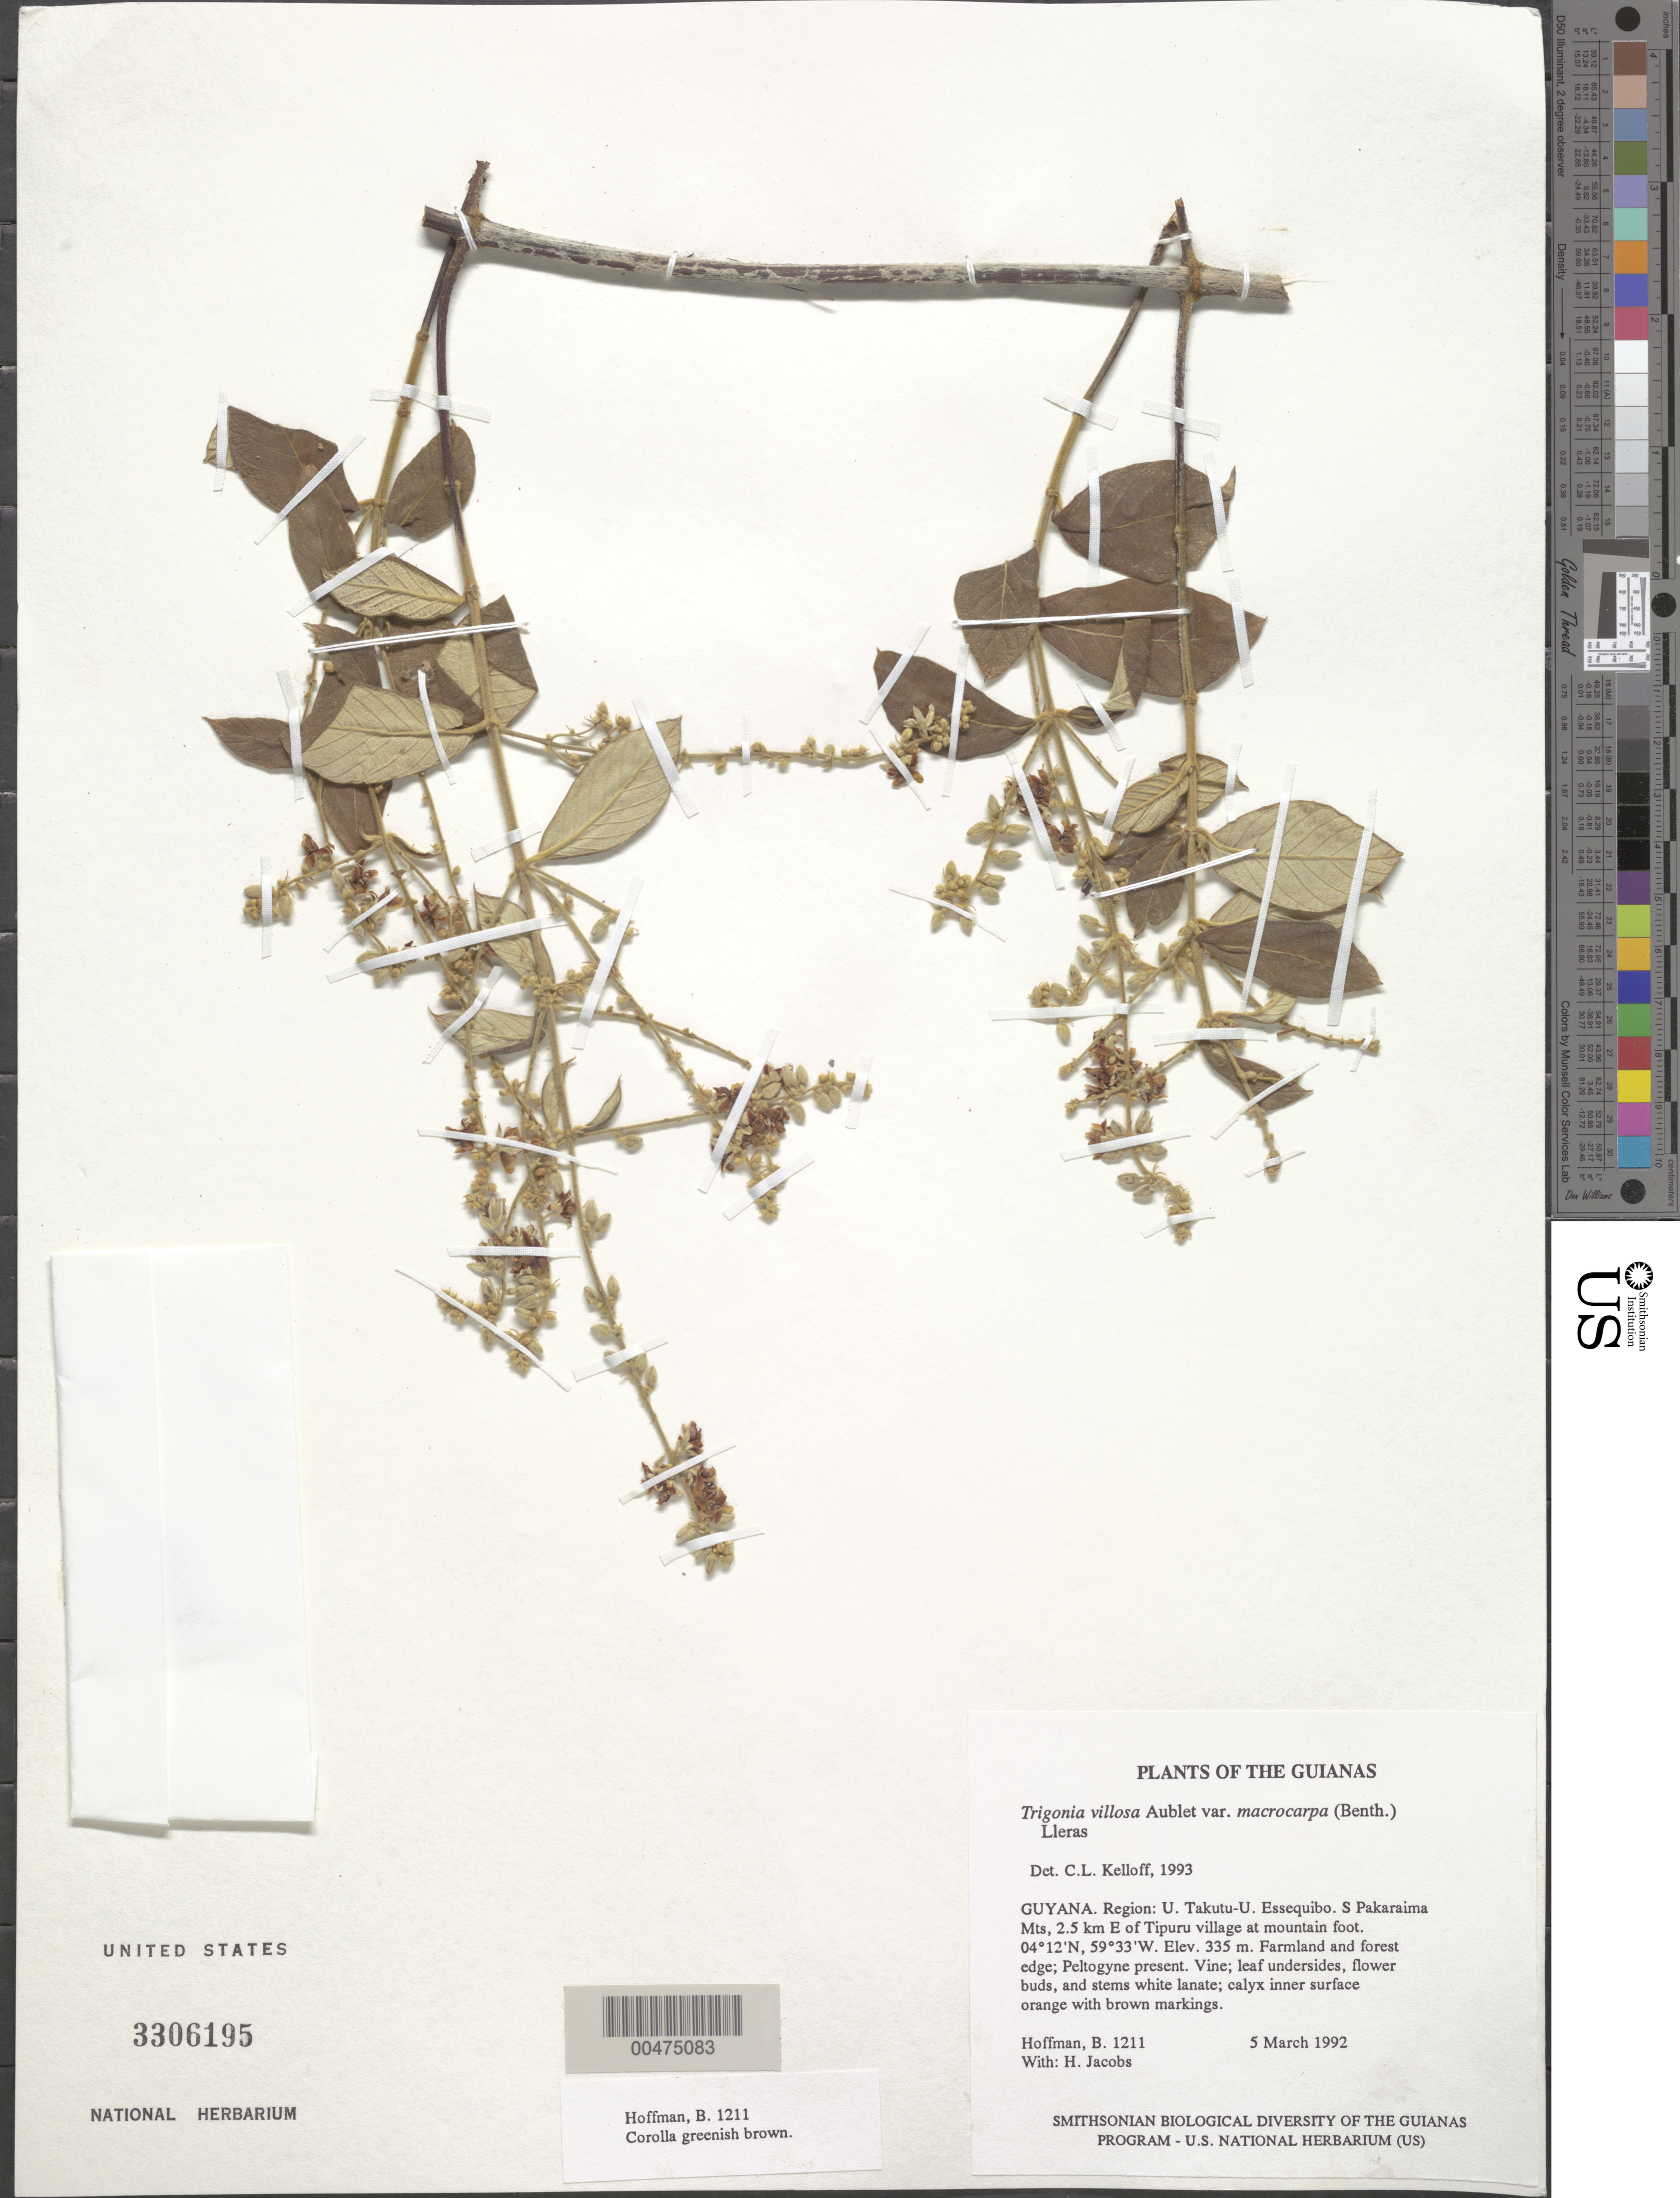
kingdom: Plantae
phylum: Tracheophyta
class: Magnoliopsida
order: Malpighiales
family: Trigoniaceae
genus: Trigonia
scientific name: Trigonia villosa var. macrocarpa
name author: (Benth.) Lleras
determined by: Kelloff, Carol L., (US), Smithsonian Institution - National Museum of Natural History (UNITED STATES)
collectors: B. Hoffman & H. Jacobs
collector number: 1211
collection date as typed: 5 March 1992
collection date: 1992-03-05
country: Guyana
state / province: U. Takutu-U. Essequibo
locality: S Pakaraima Mts, 2.5 km E of Tipuru Village at mountain foot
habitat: Farmland and forest edge; Peltogyne present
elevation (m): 335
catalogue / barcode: US 3306195